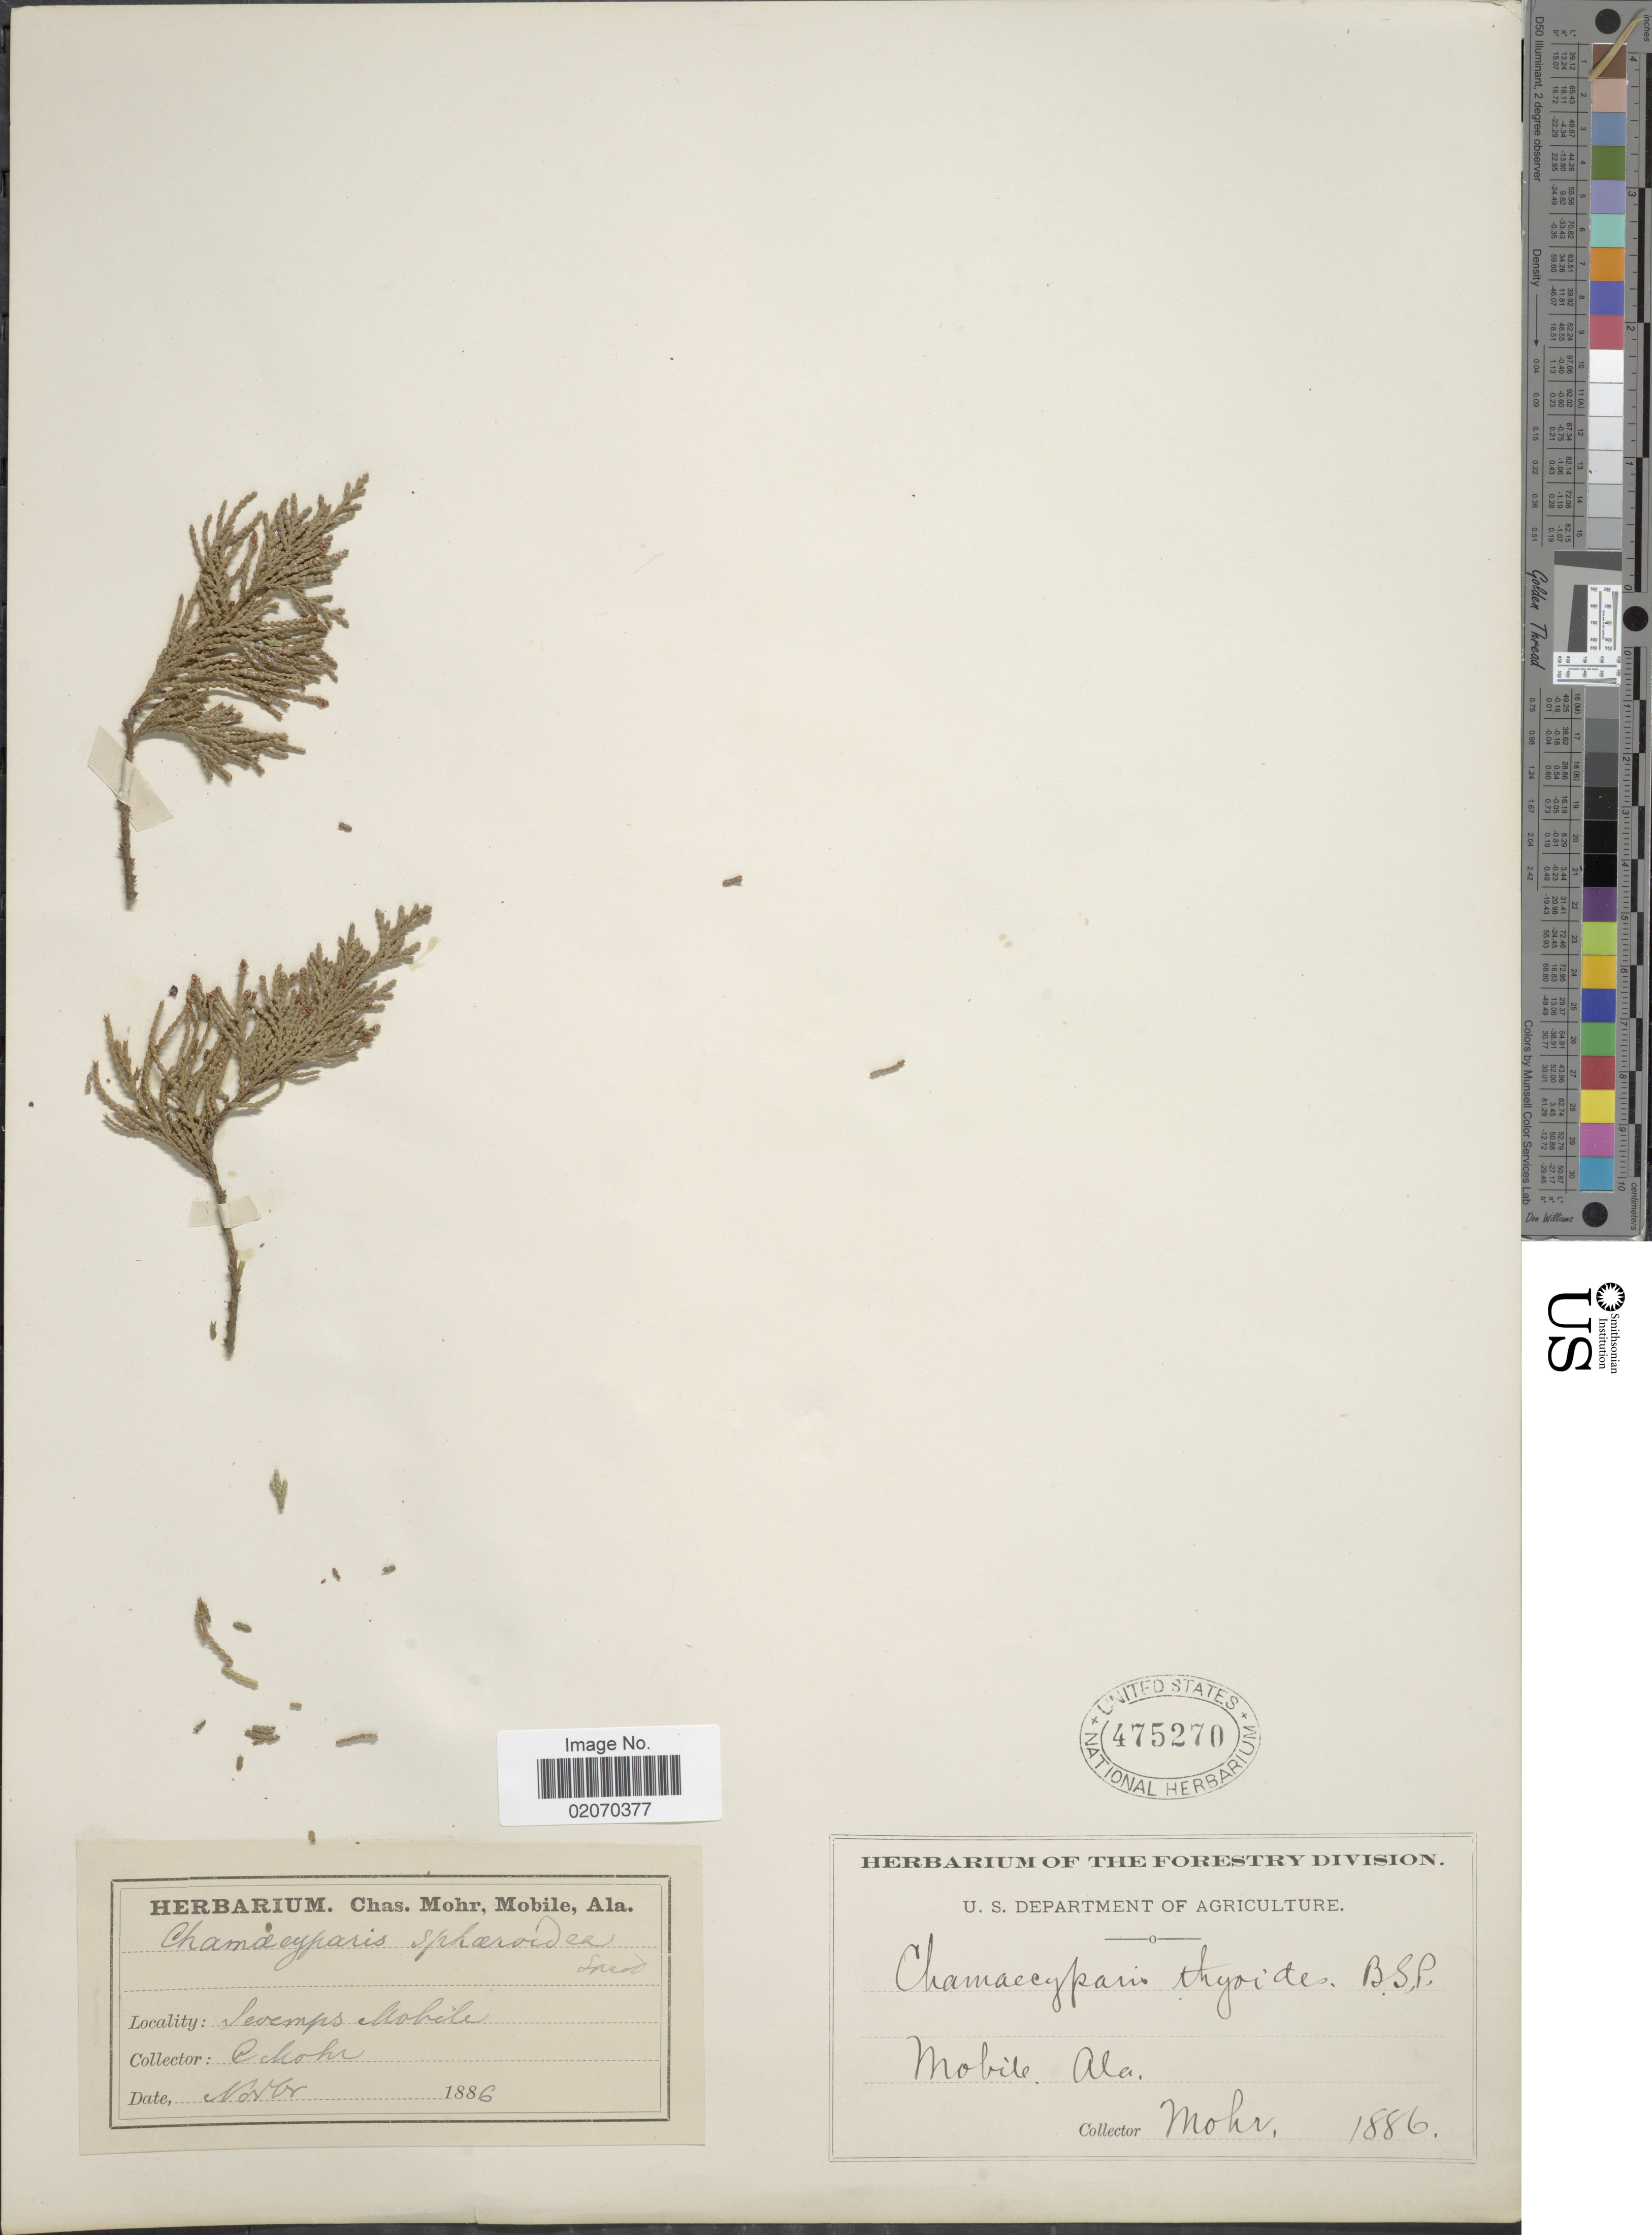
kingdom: Plantae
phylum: Tracheophyta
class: Pinopsida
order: Pinales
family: Cupressaceae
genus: Chamaecyparis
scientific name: Chamaecyparis thyoides var. henryae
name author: (H.L. Li) Little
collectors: C. T. Mohr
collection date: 1886-11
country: United States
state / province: Alabama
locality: Mobile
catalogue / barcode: US 475270